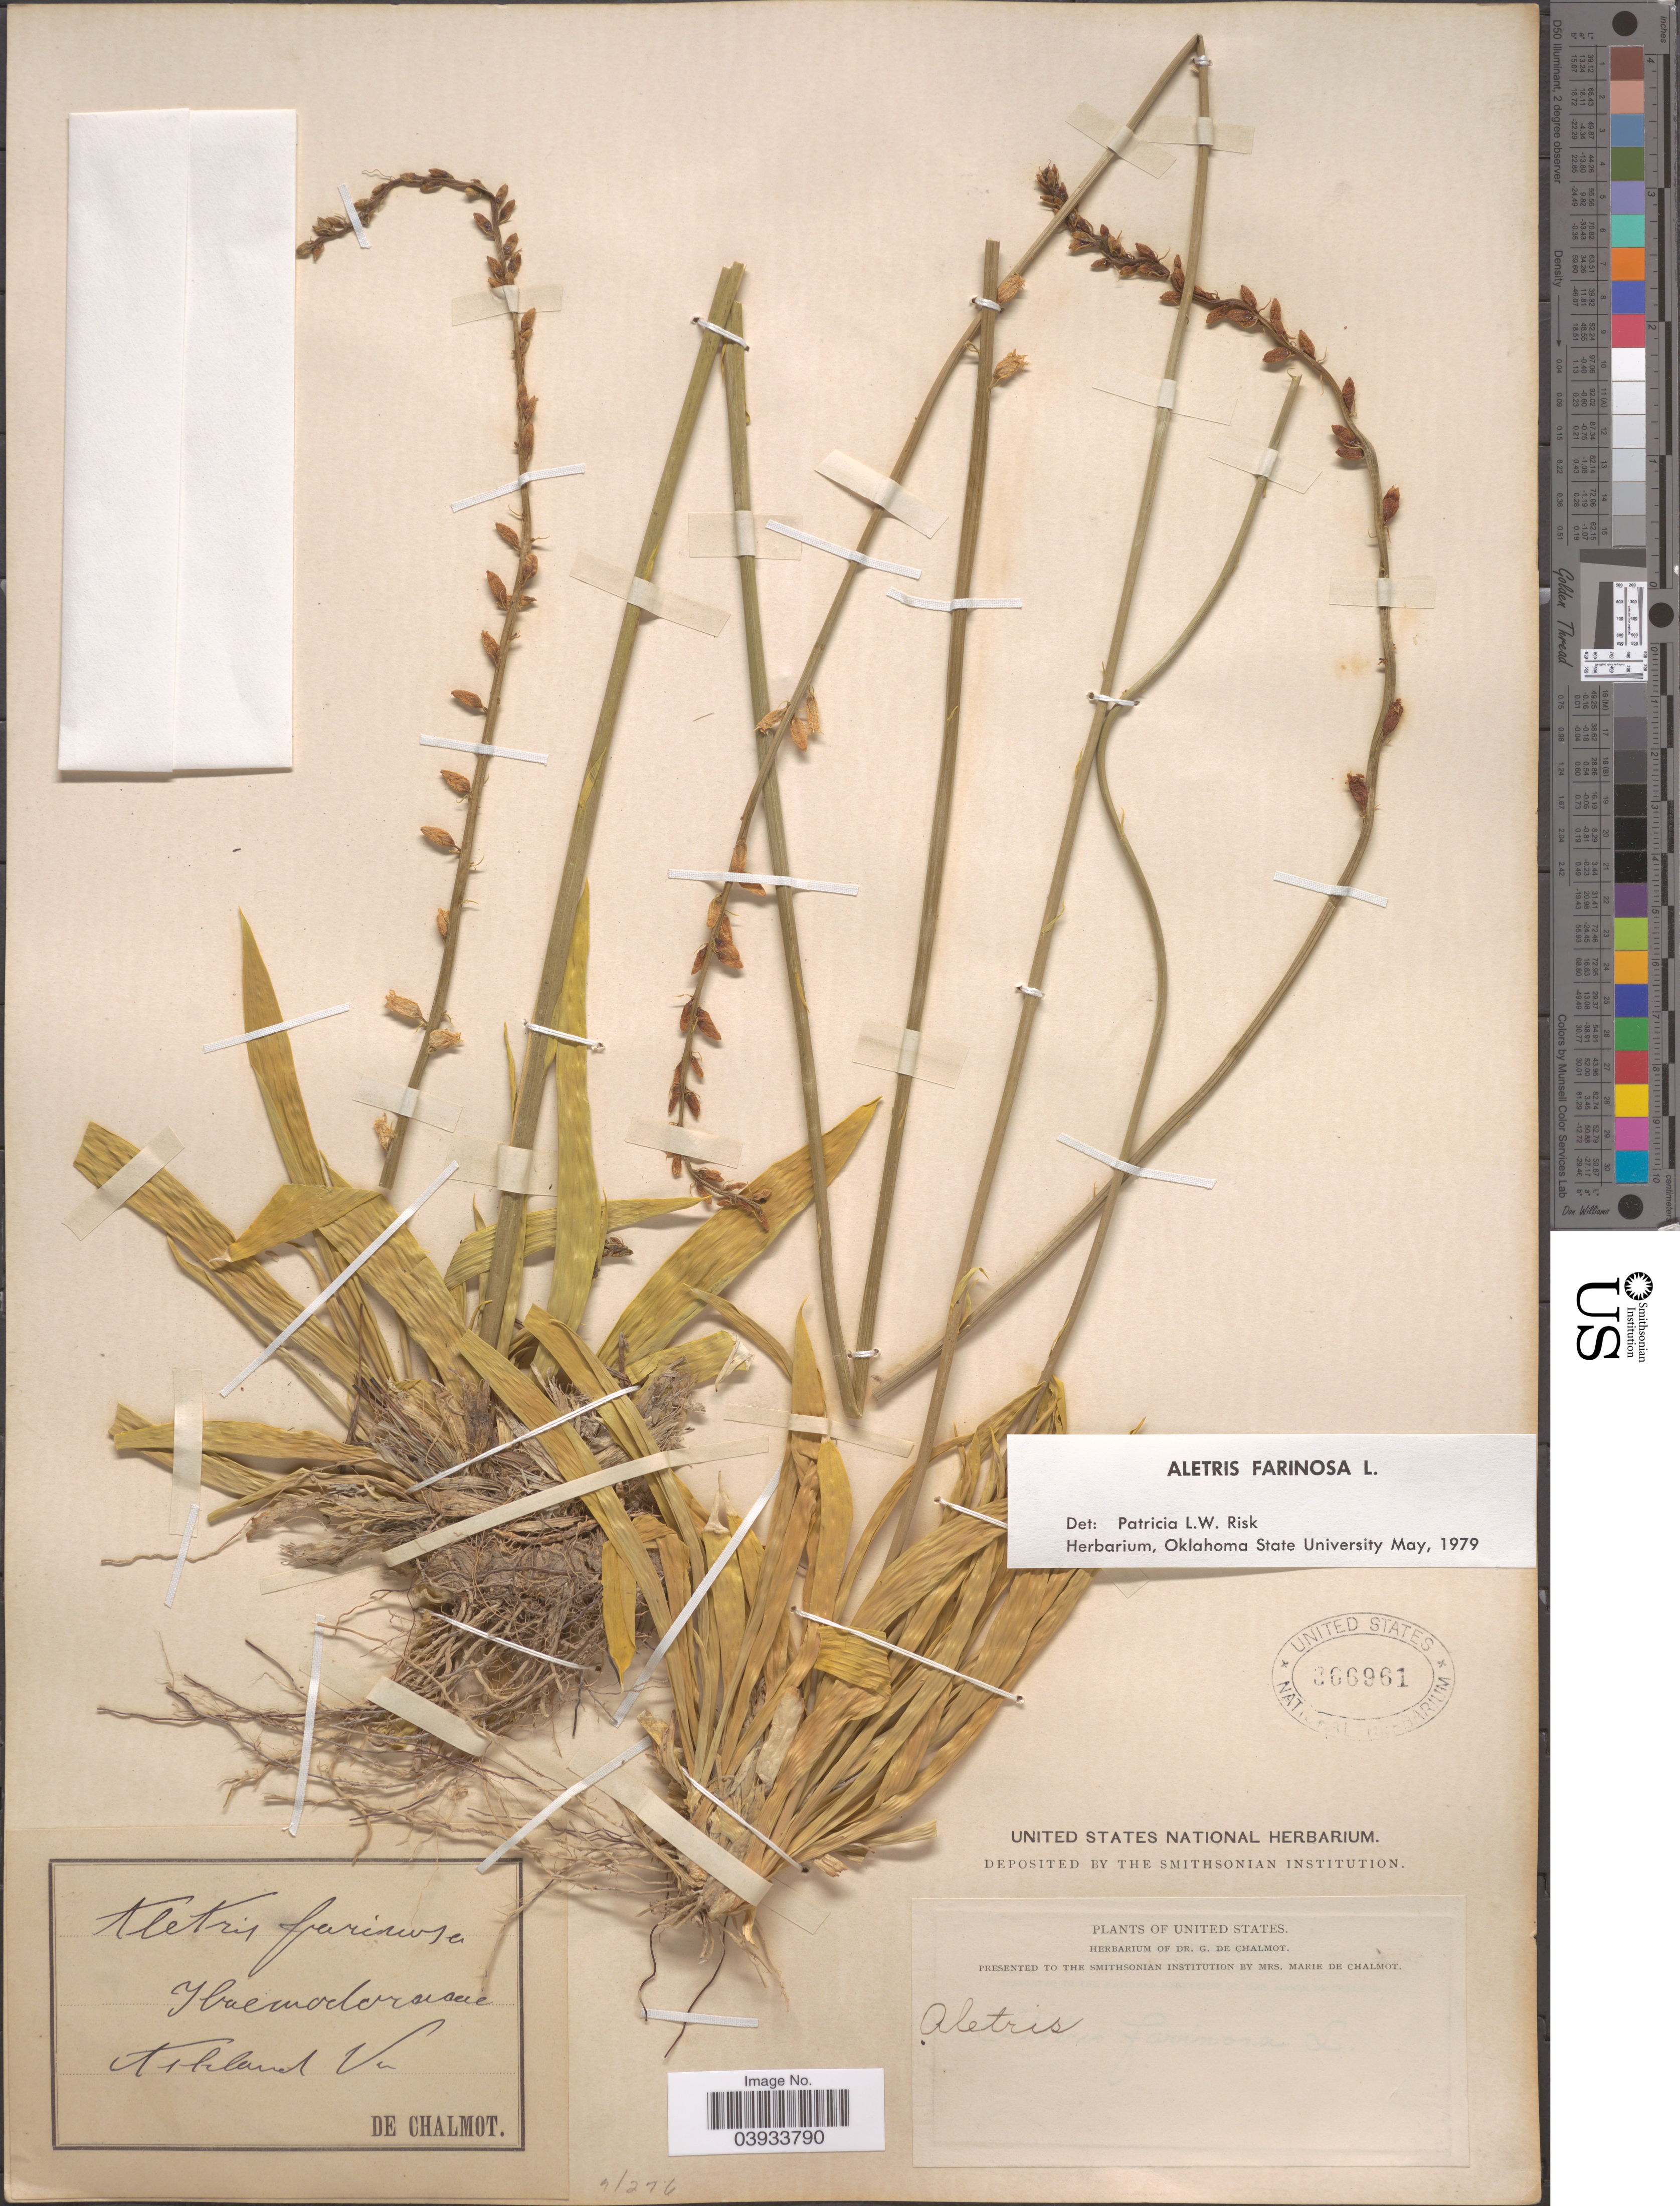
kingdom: Plantae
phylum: Tracheophyta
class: Liliopsida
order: Dioscoreales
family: Nartheciaceae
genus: Aletris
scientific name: Aletris farinosa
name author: L.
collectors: G. de Chalmot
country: United States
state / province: Virginia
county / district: Hanover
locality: Ashland.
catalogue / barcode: US 366961